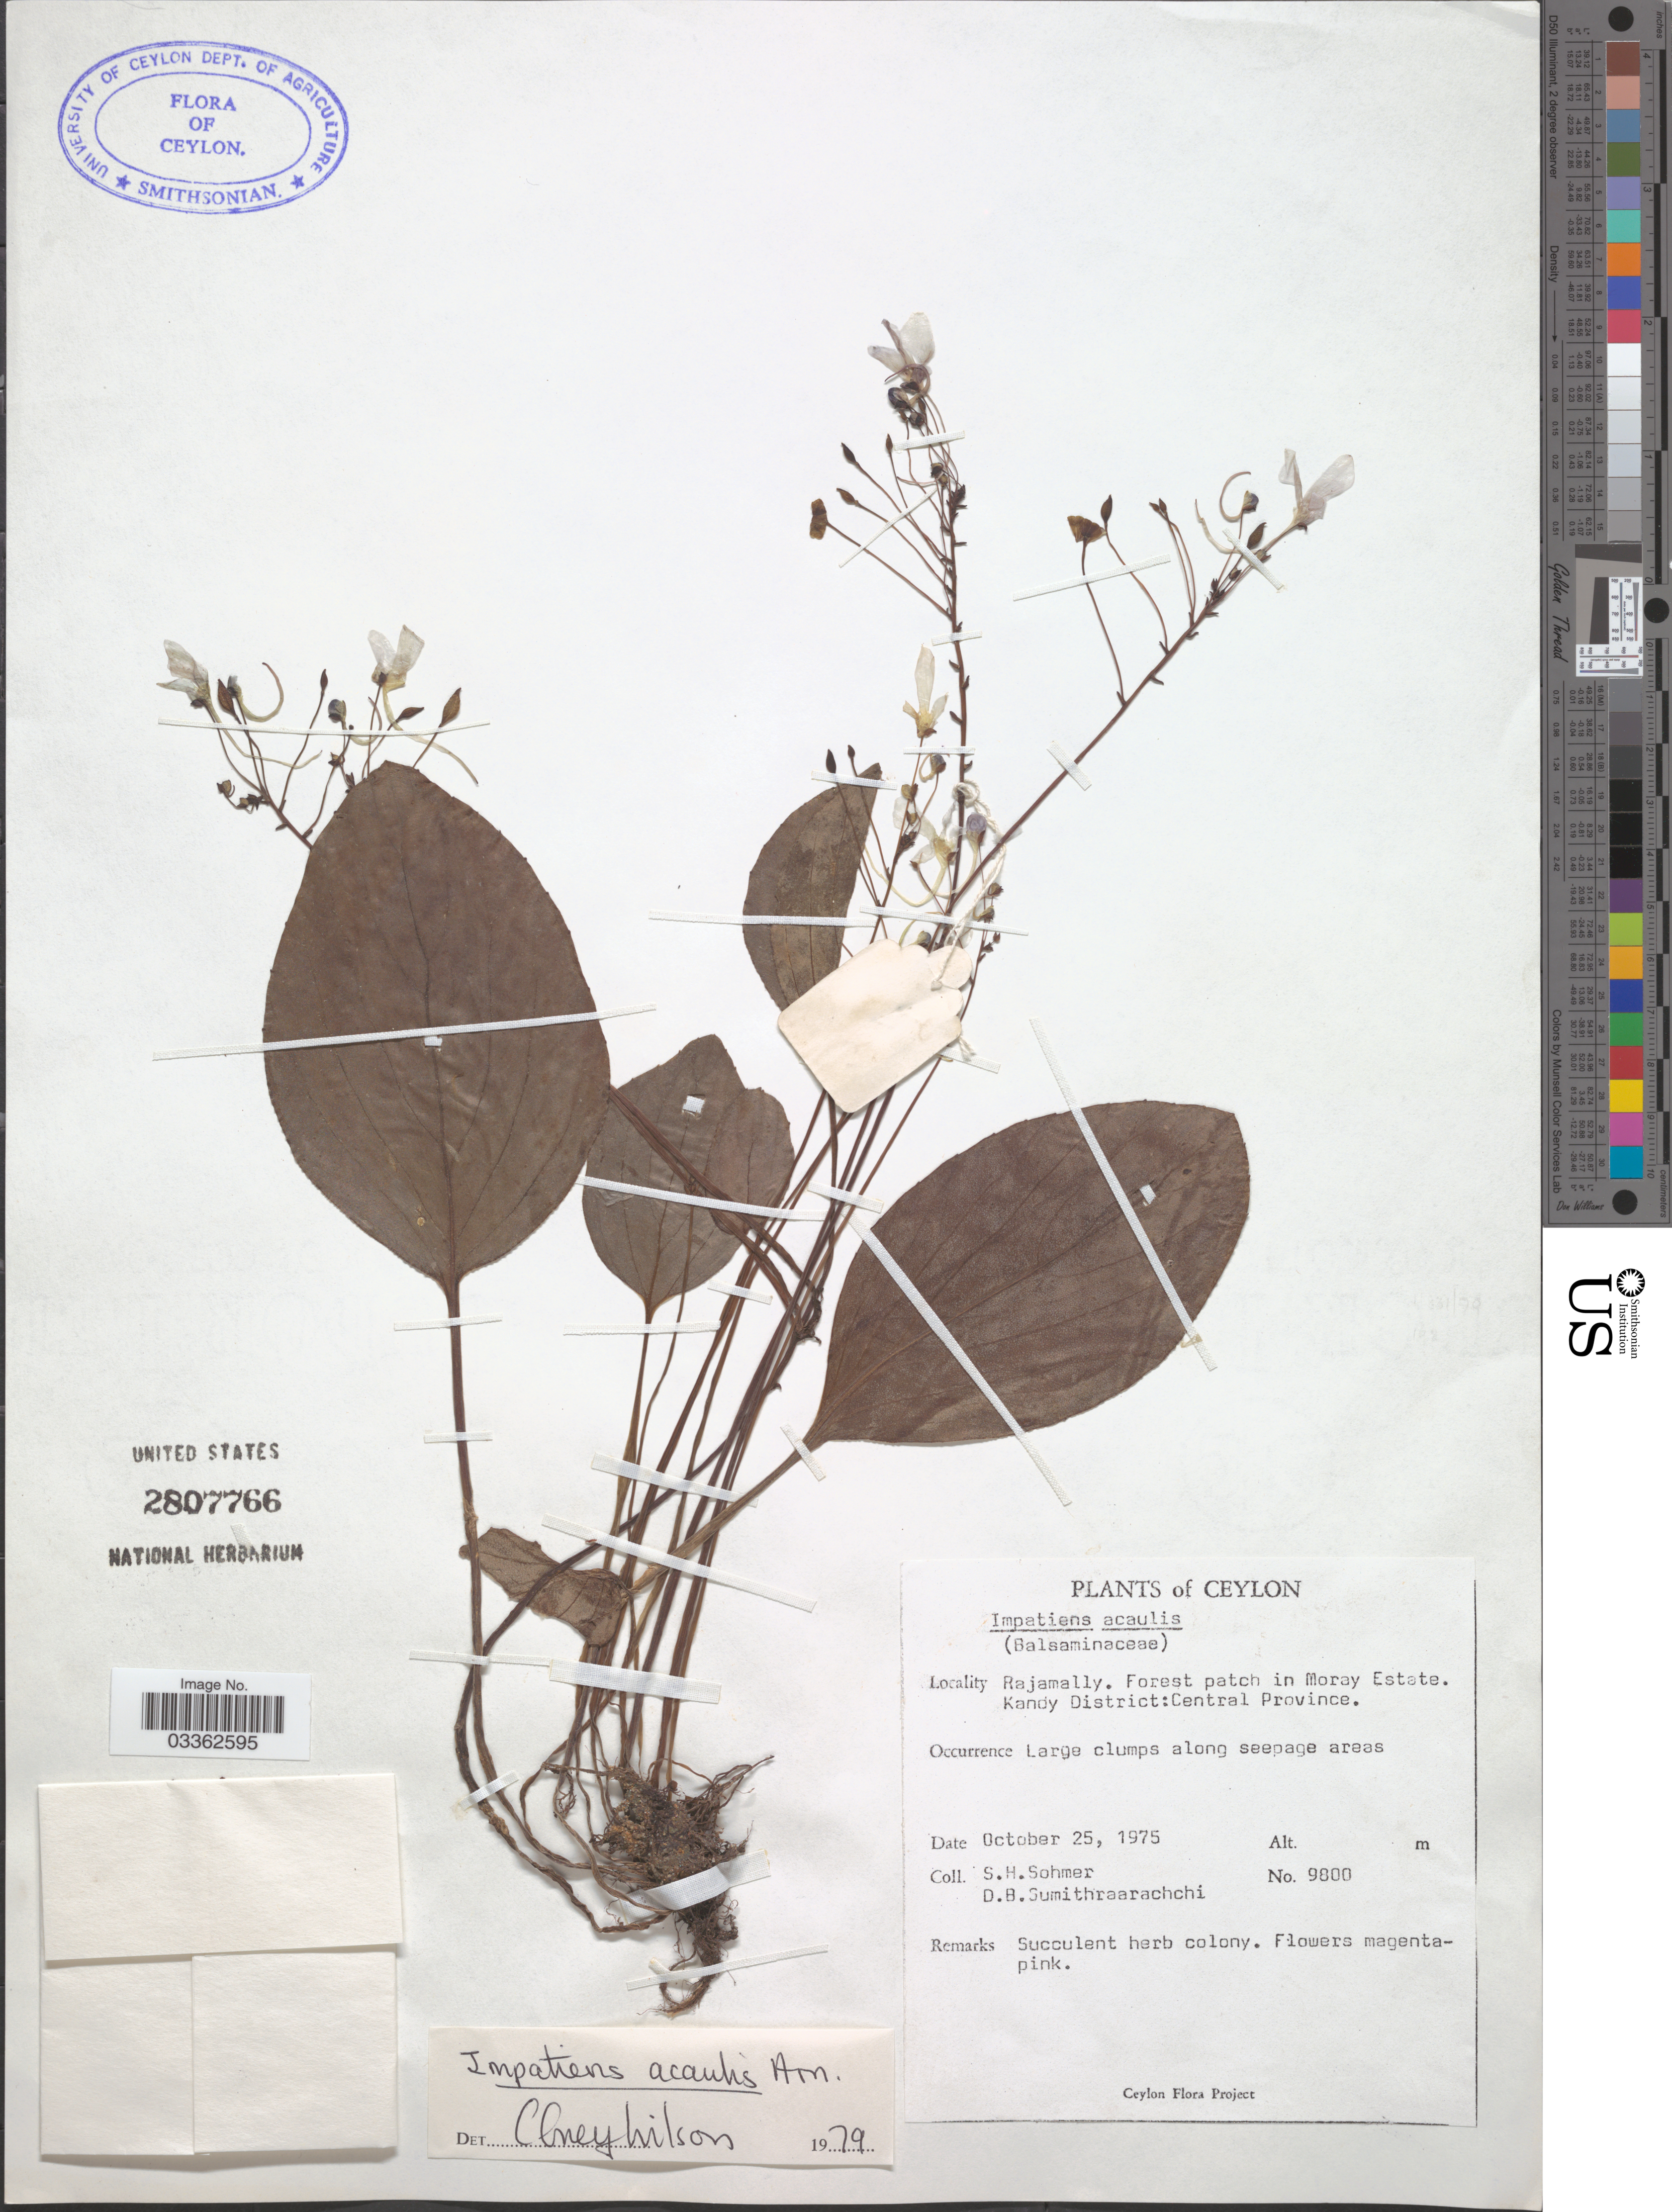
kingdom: Plantae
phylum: Tracheophyta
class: Magnoliopsida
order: Ericales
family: Balsaminaceae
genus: Impatiens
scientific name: Impatiens acaulis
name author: Arn.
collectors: S. H. Sohmer & D. B. Sumithraarachchi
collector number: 9800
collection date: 1975-10-25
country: Sri Lanka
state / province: Central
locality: Ceylon. Rajamally. Forest patch in Moray Estate. Kandy District.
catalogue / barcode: US 2807766